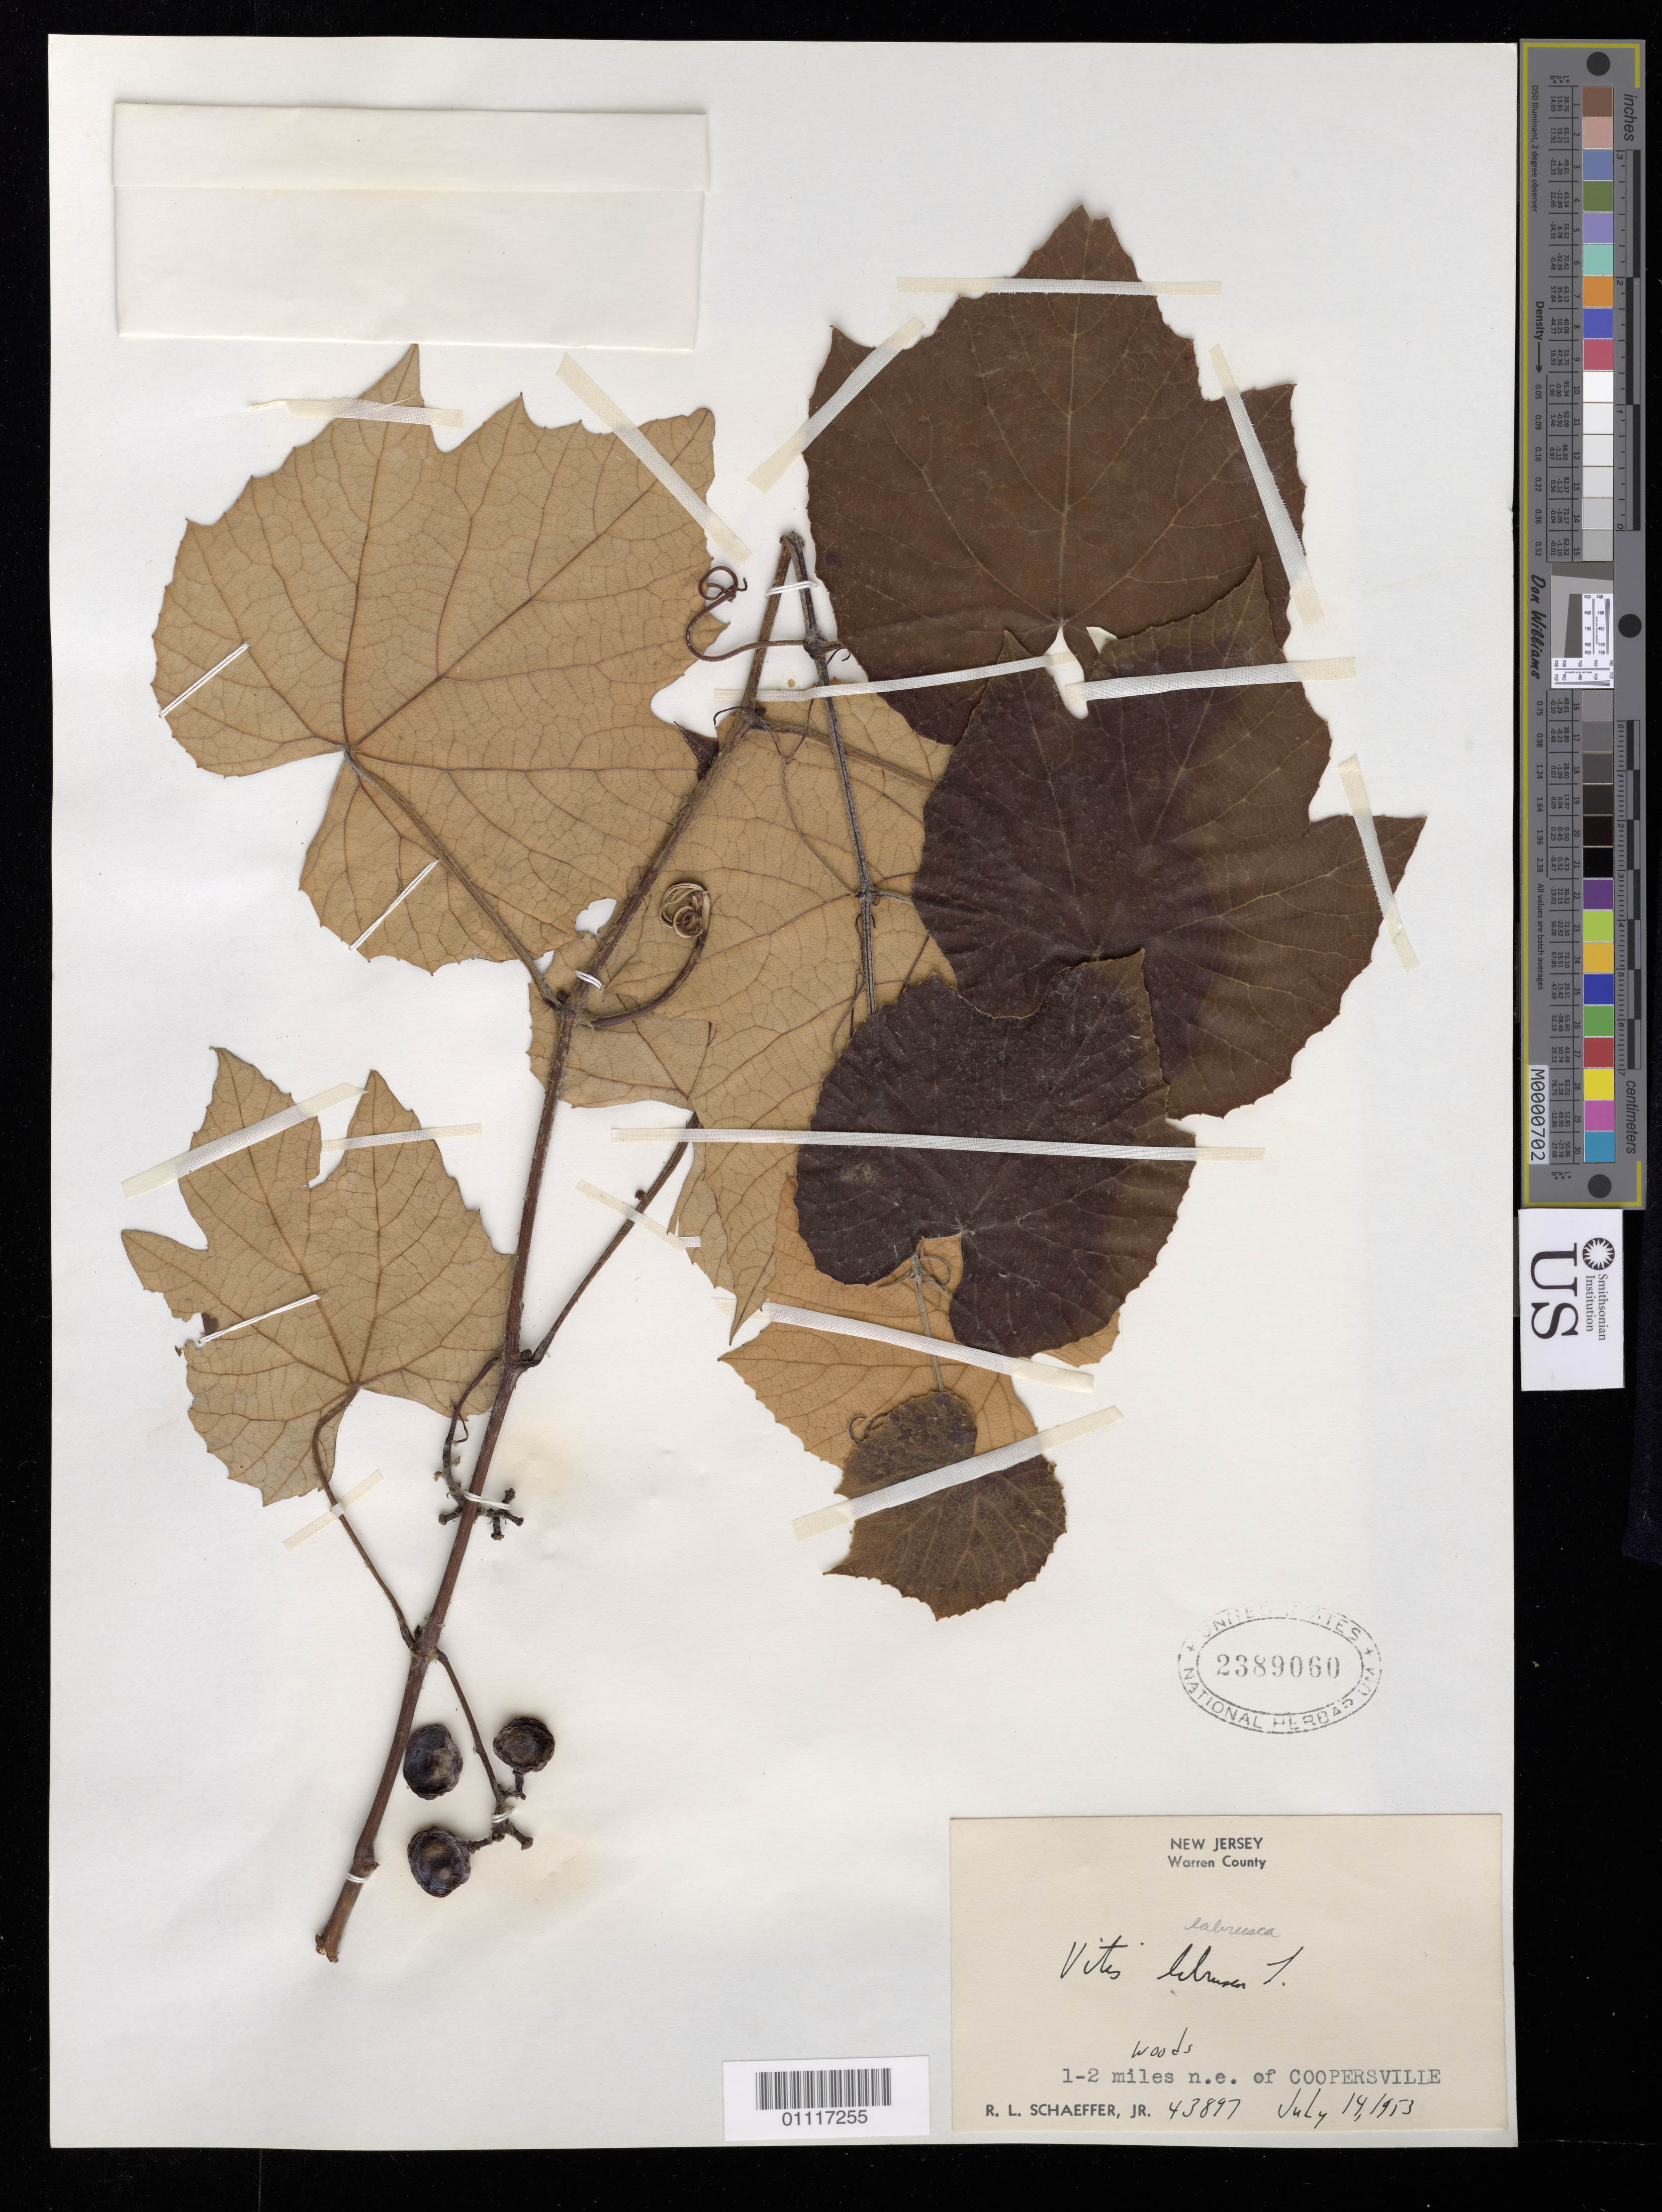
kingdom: Plantae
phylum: Tracheophyta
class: Magnoliopsida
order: Vitales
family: Vitaceae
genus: Vitis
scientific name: Vitis labrusca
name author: L.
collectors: R. L. Schaeffer Jr.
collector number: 43897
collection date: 1953-07-14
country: United States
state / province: New Jersey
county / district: Warren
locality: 1-2 miles n.e. of Coopersville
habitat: woods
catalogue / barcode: US 2389060